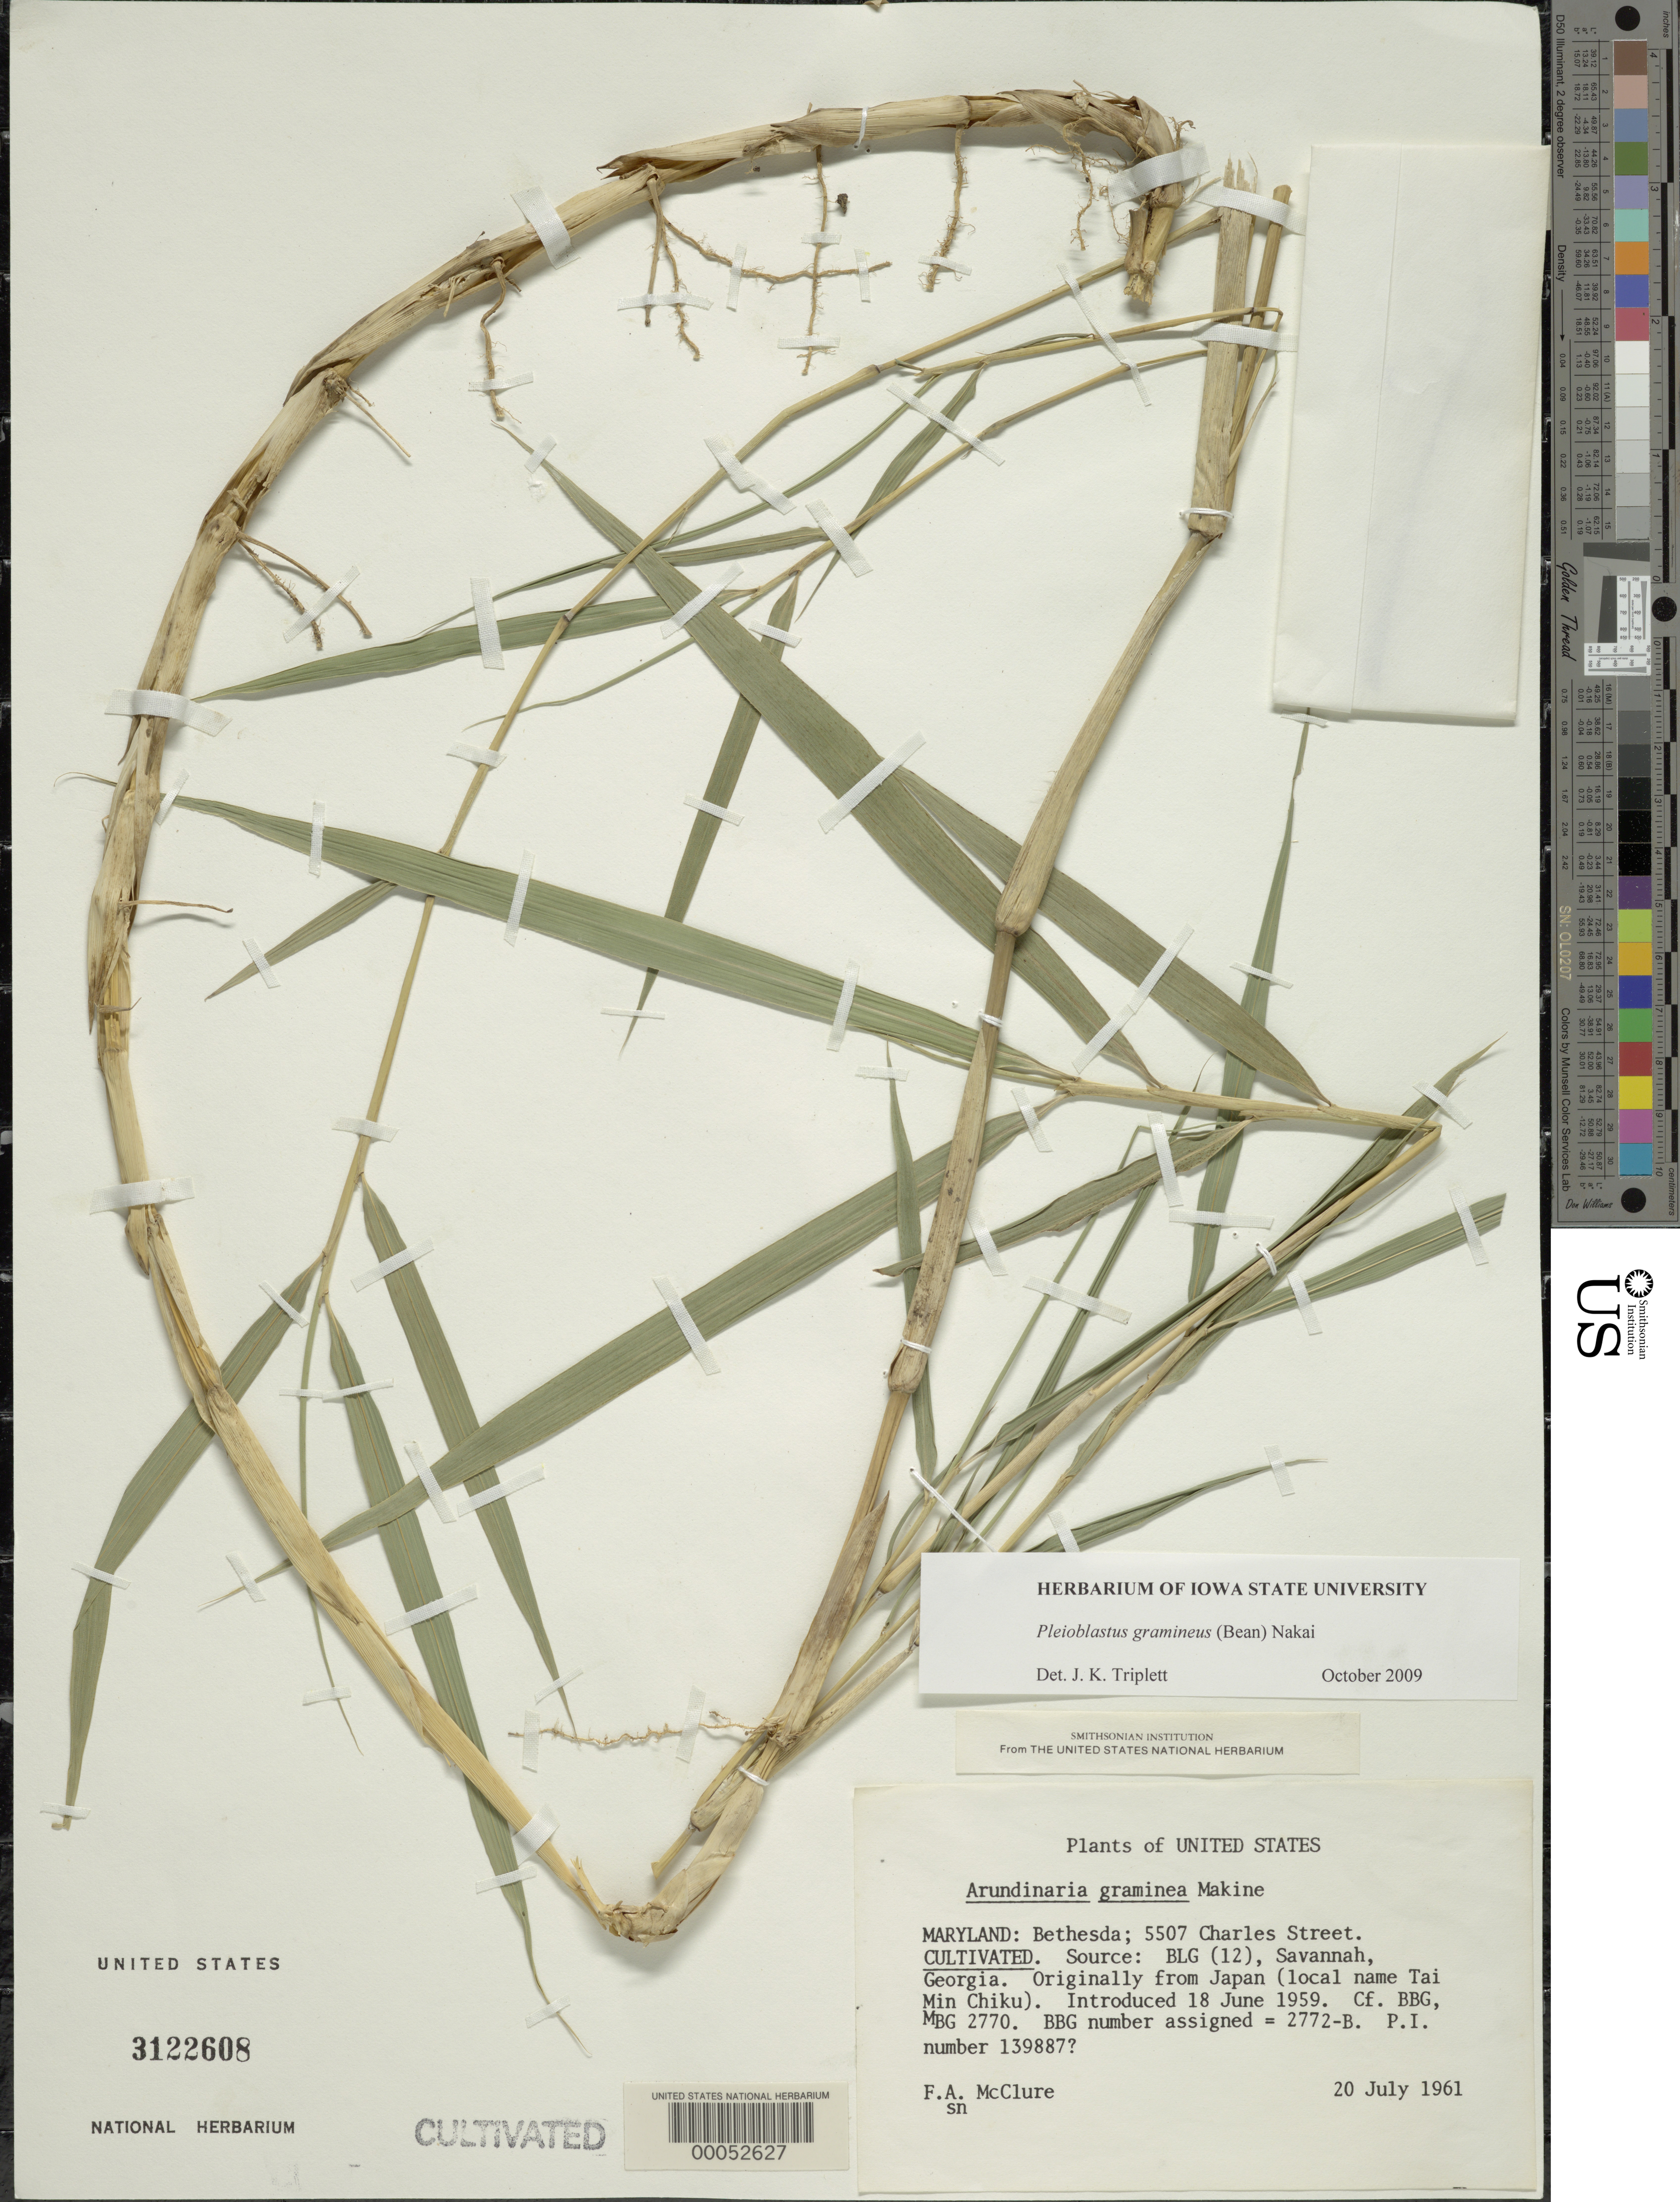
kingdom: Plantae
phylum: Tracheophyta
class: Liliopsida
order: Poales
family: Poaceae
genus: Pleioblastus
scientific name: Pleioblastus gramineus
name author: (Bean) Nakai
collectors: F. A. McClure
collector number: MBG 2772-B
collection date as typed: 20 Jul 1961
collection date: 1961-07-20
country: United States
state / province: Maryland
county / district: Montgomery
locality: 5507 Charles Street, Bethesda (McClure's garden)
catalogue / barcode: US 3122608